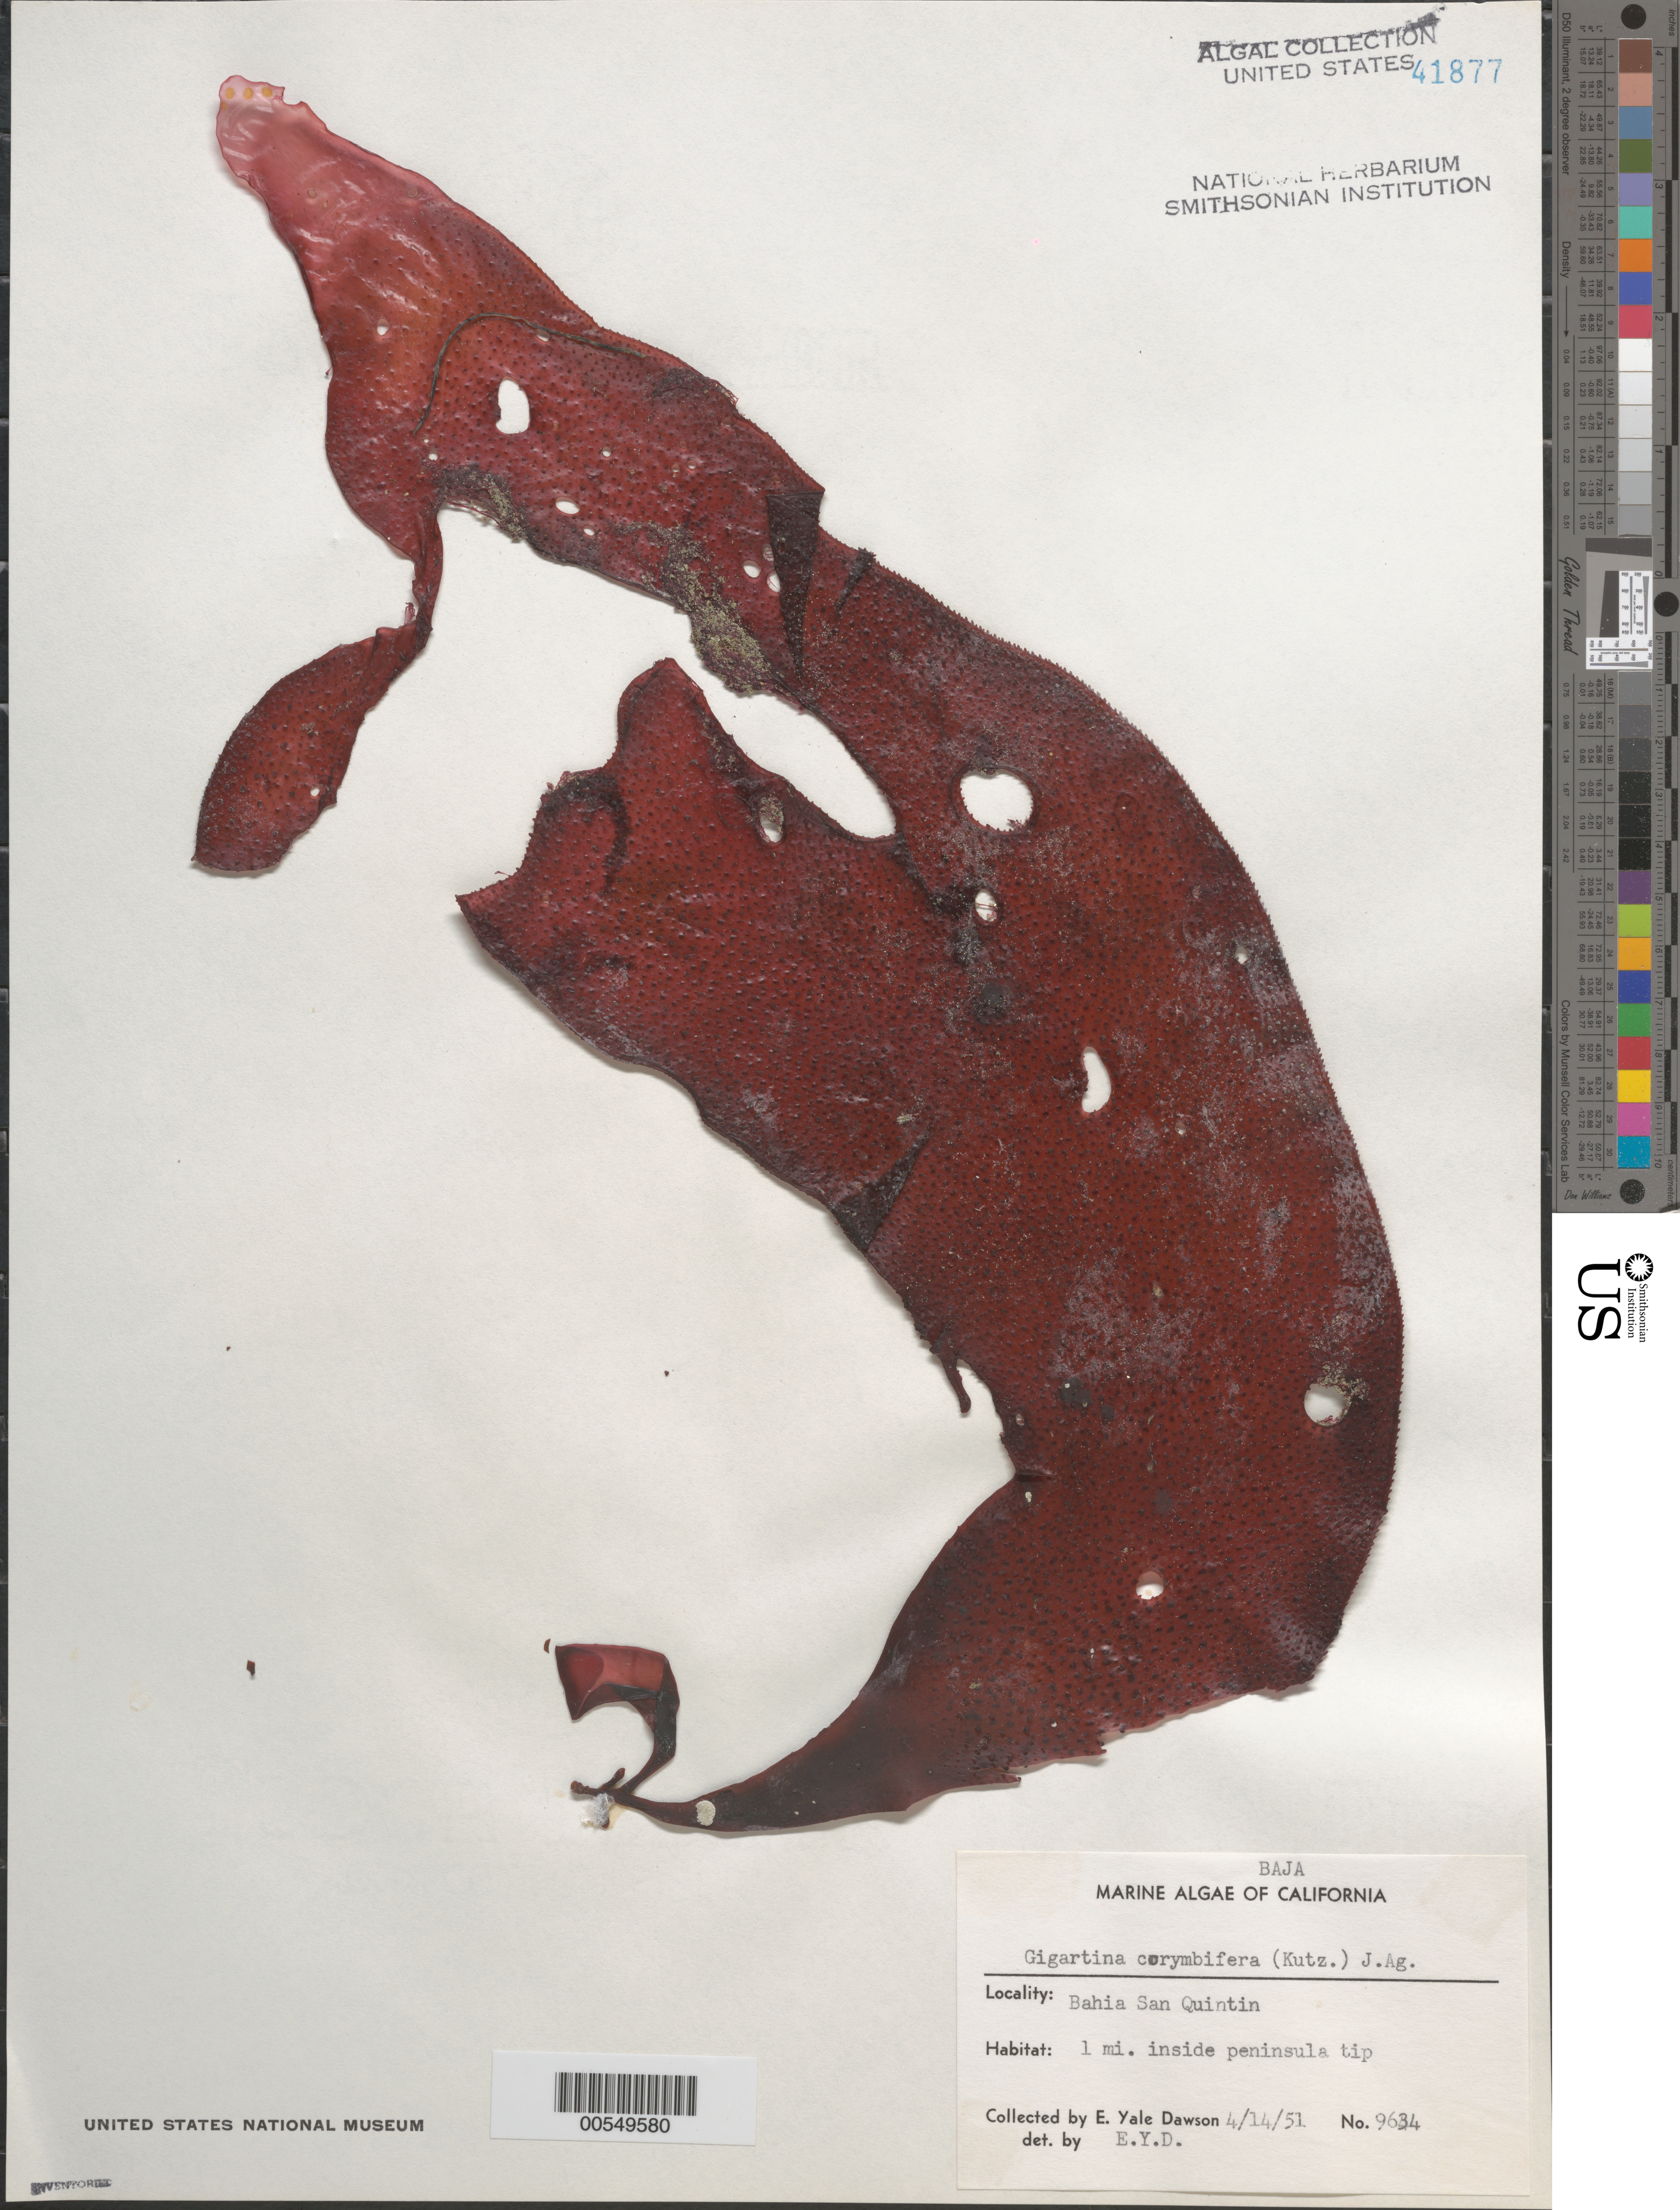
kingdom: Plantae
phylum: Rhodophyta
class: Florideophyceae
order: Gigartinales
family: Gigartinaceae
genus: Chondracanthus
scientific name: Chondracanthus corymbiferus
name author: (Kütz.) Guiry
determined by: Algae name updating Project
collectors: E. Y. Dawson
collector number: EYD 9634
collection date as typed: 14 Apr 1951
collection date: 1951-04-14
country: Mexico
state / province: Baja California Norte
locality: Bahia San Quintin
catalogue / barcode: US 41877